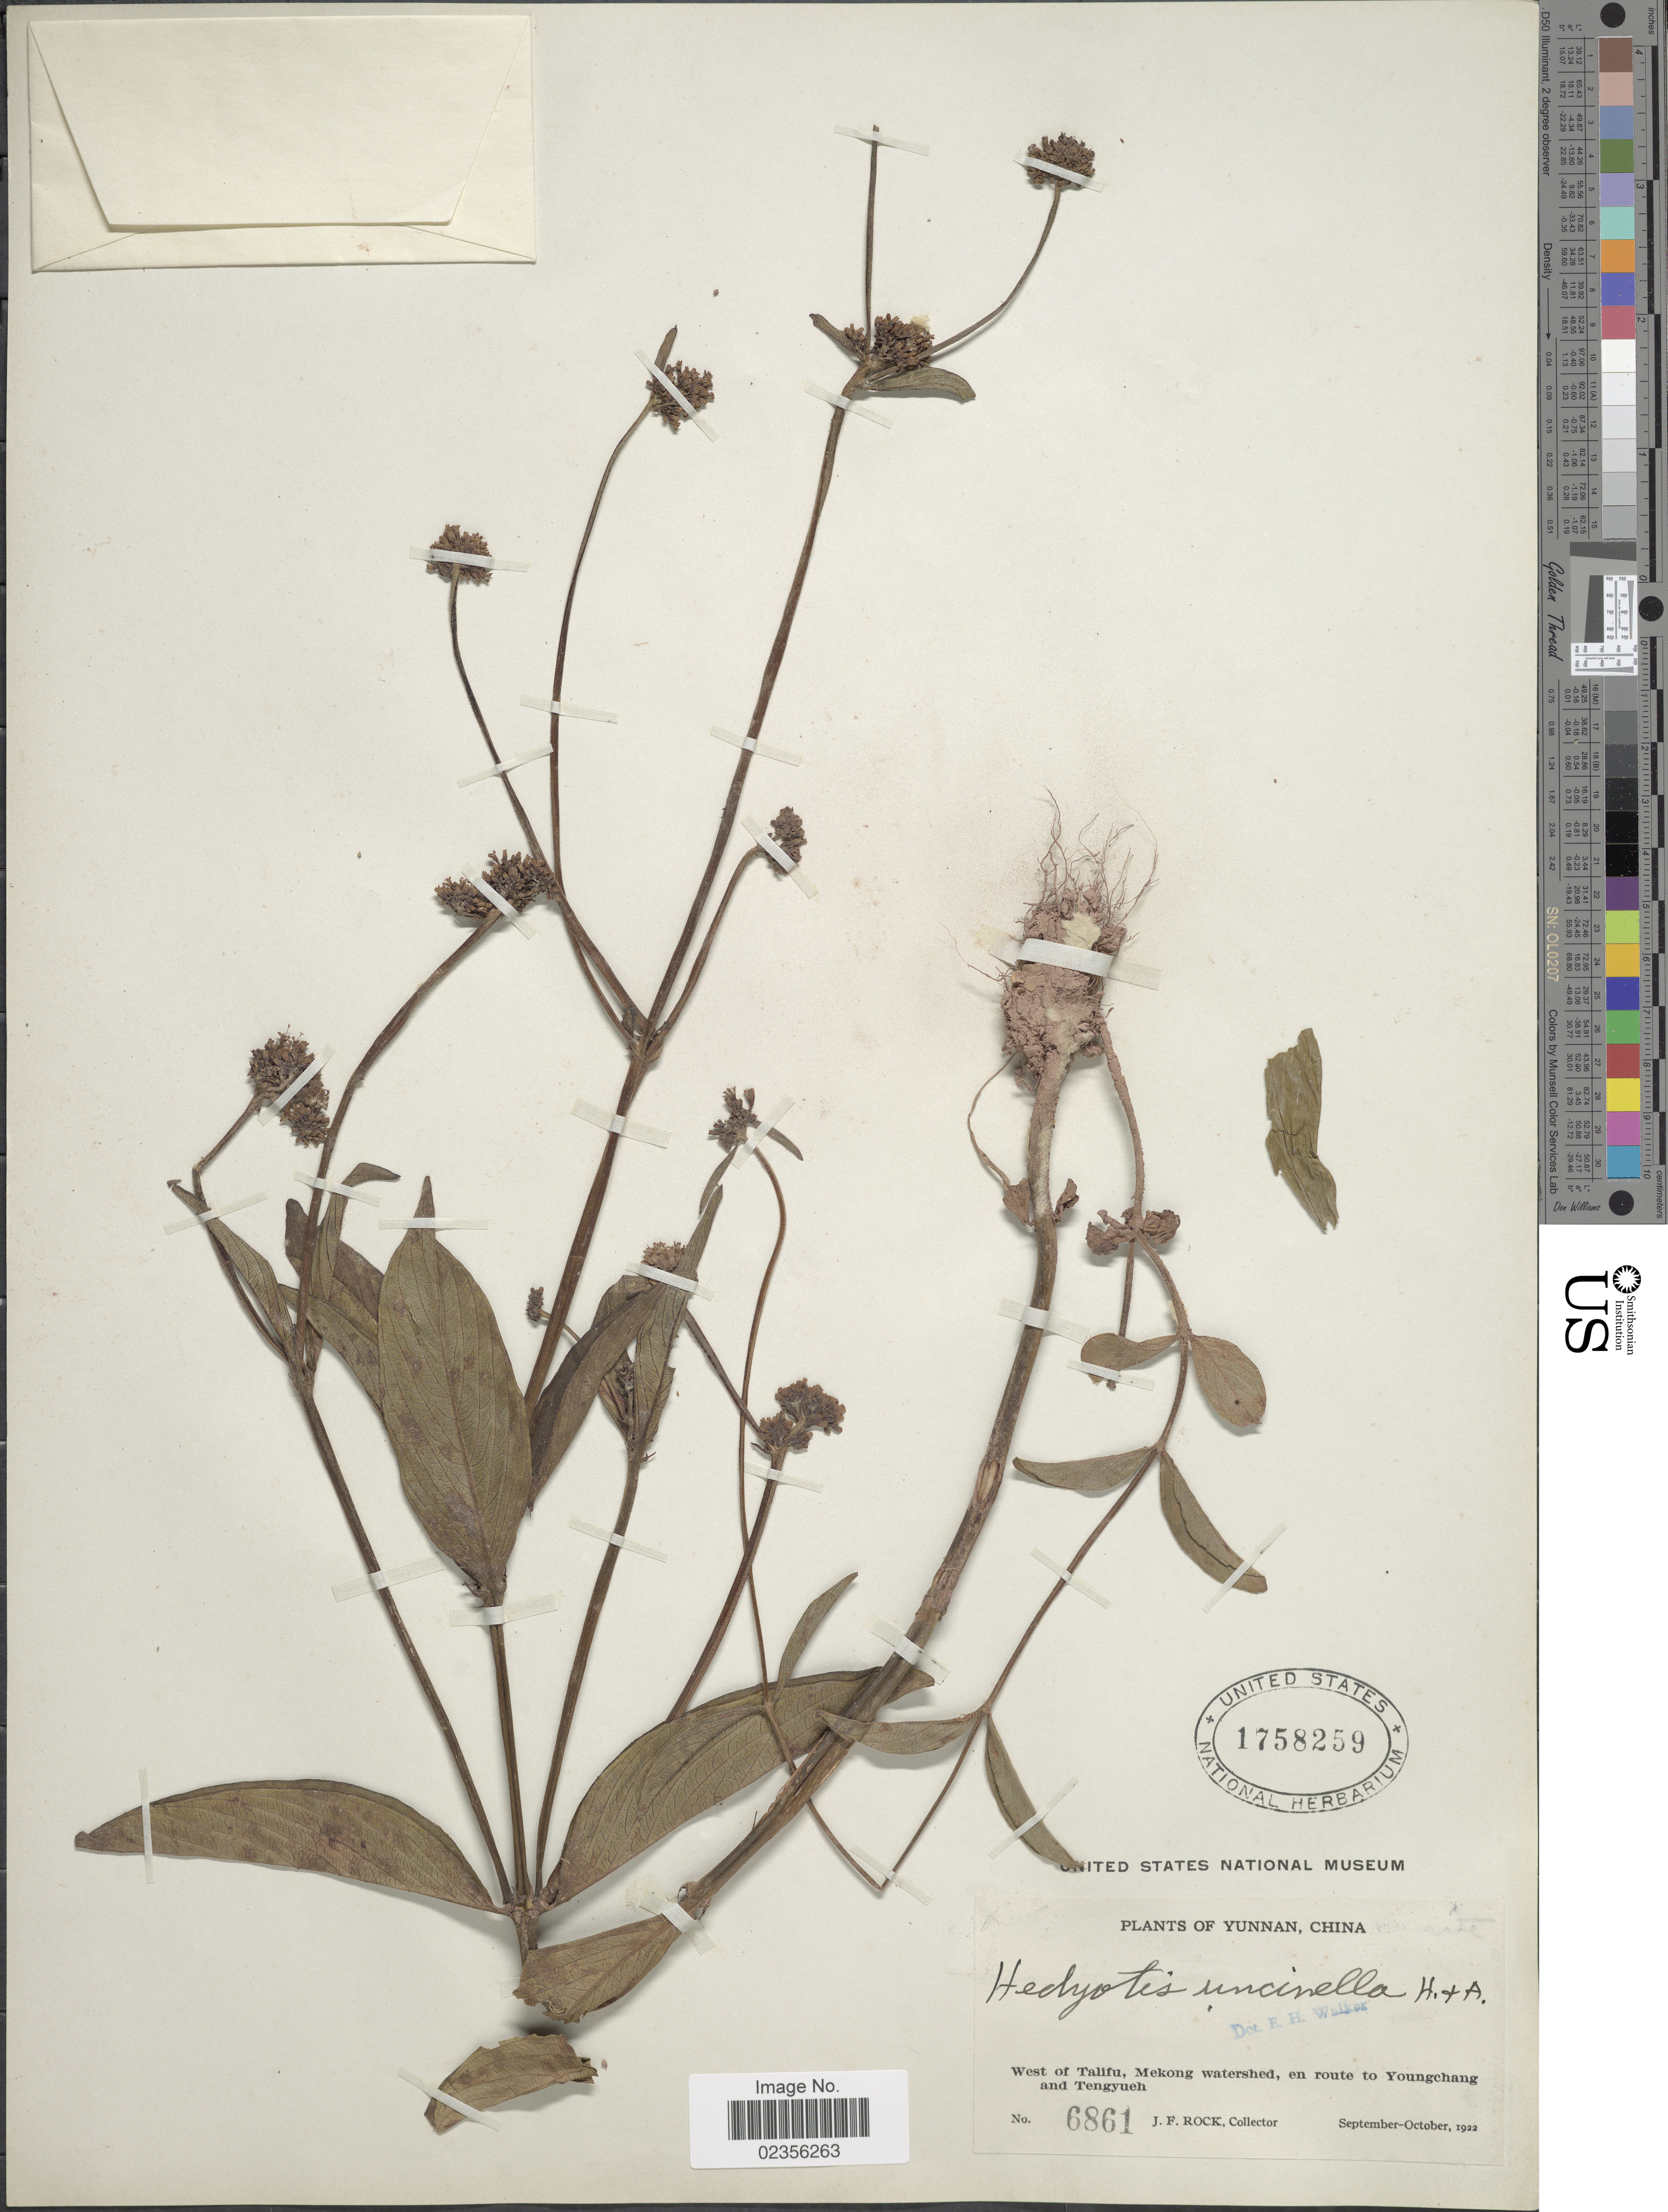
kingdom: Plantae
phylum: Tracheophyta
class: Magnoliopsida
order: Gentianales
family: Rubiaceae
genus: Hedyotis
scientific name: Hedyotis uncinella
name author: Hook. & Arn.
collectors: J. Rock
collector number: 6861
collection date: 1922-09/1922-10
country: China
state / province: Yunnan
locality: Yunnan, China, West of Talifu, Mekong watershed, en route to Youngchang and Tengyueh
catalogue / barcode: US 1758259